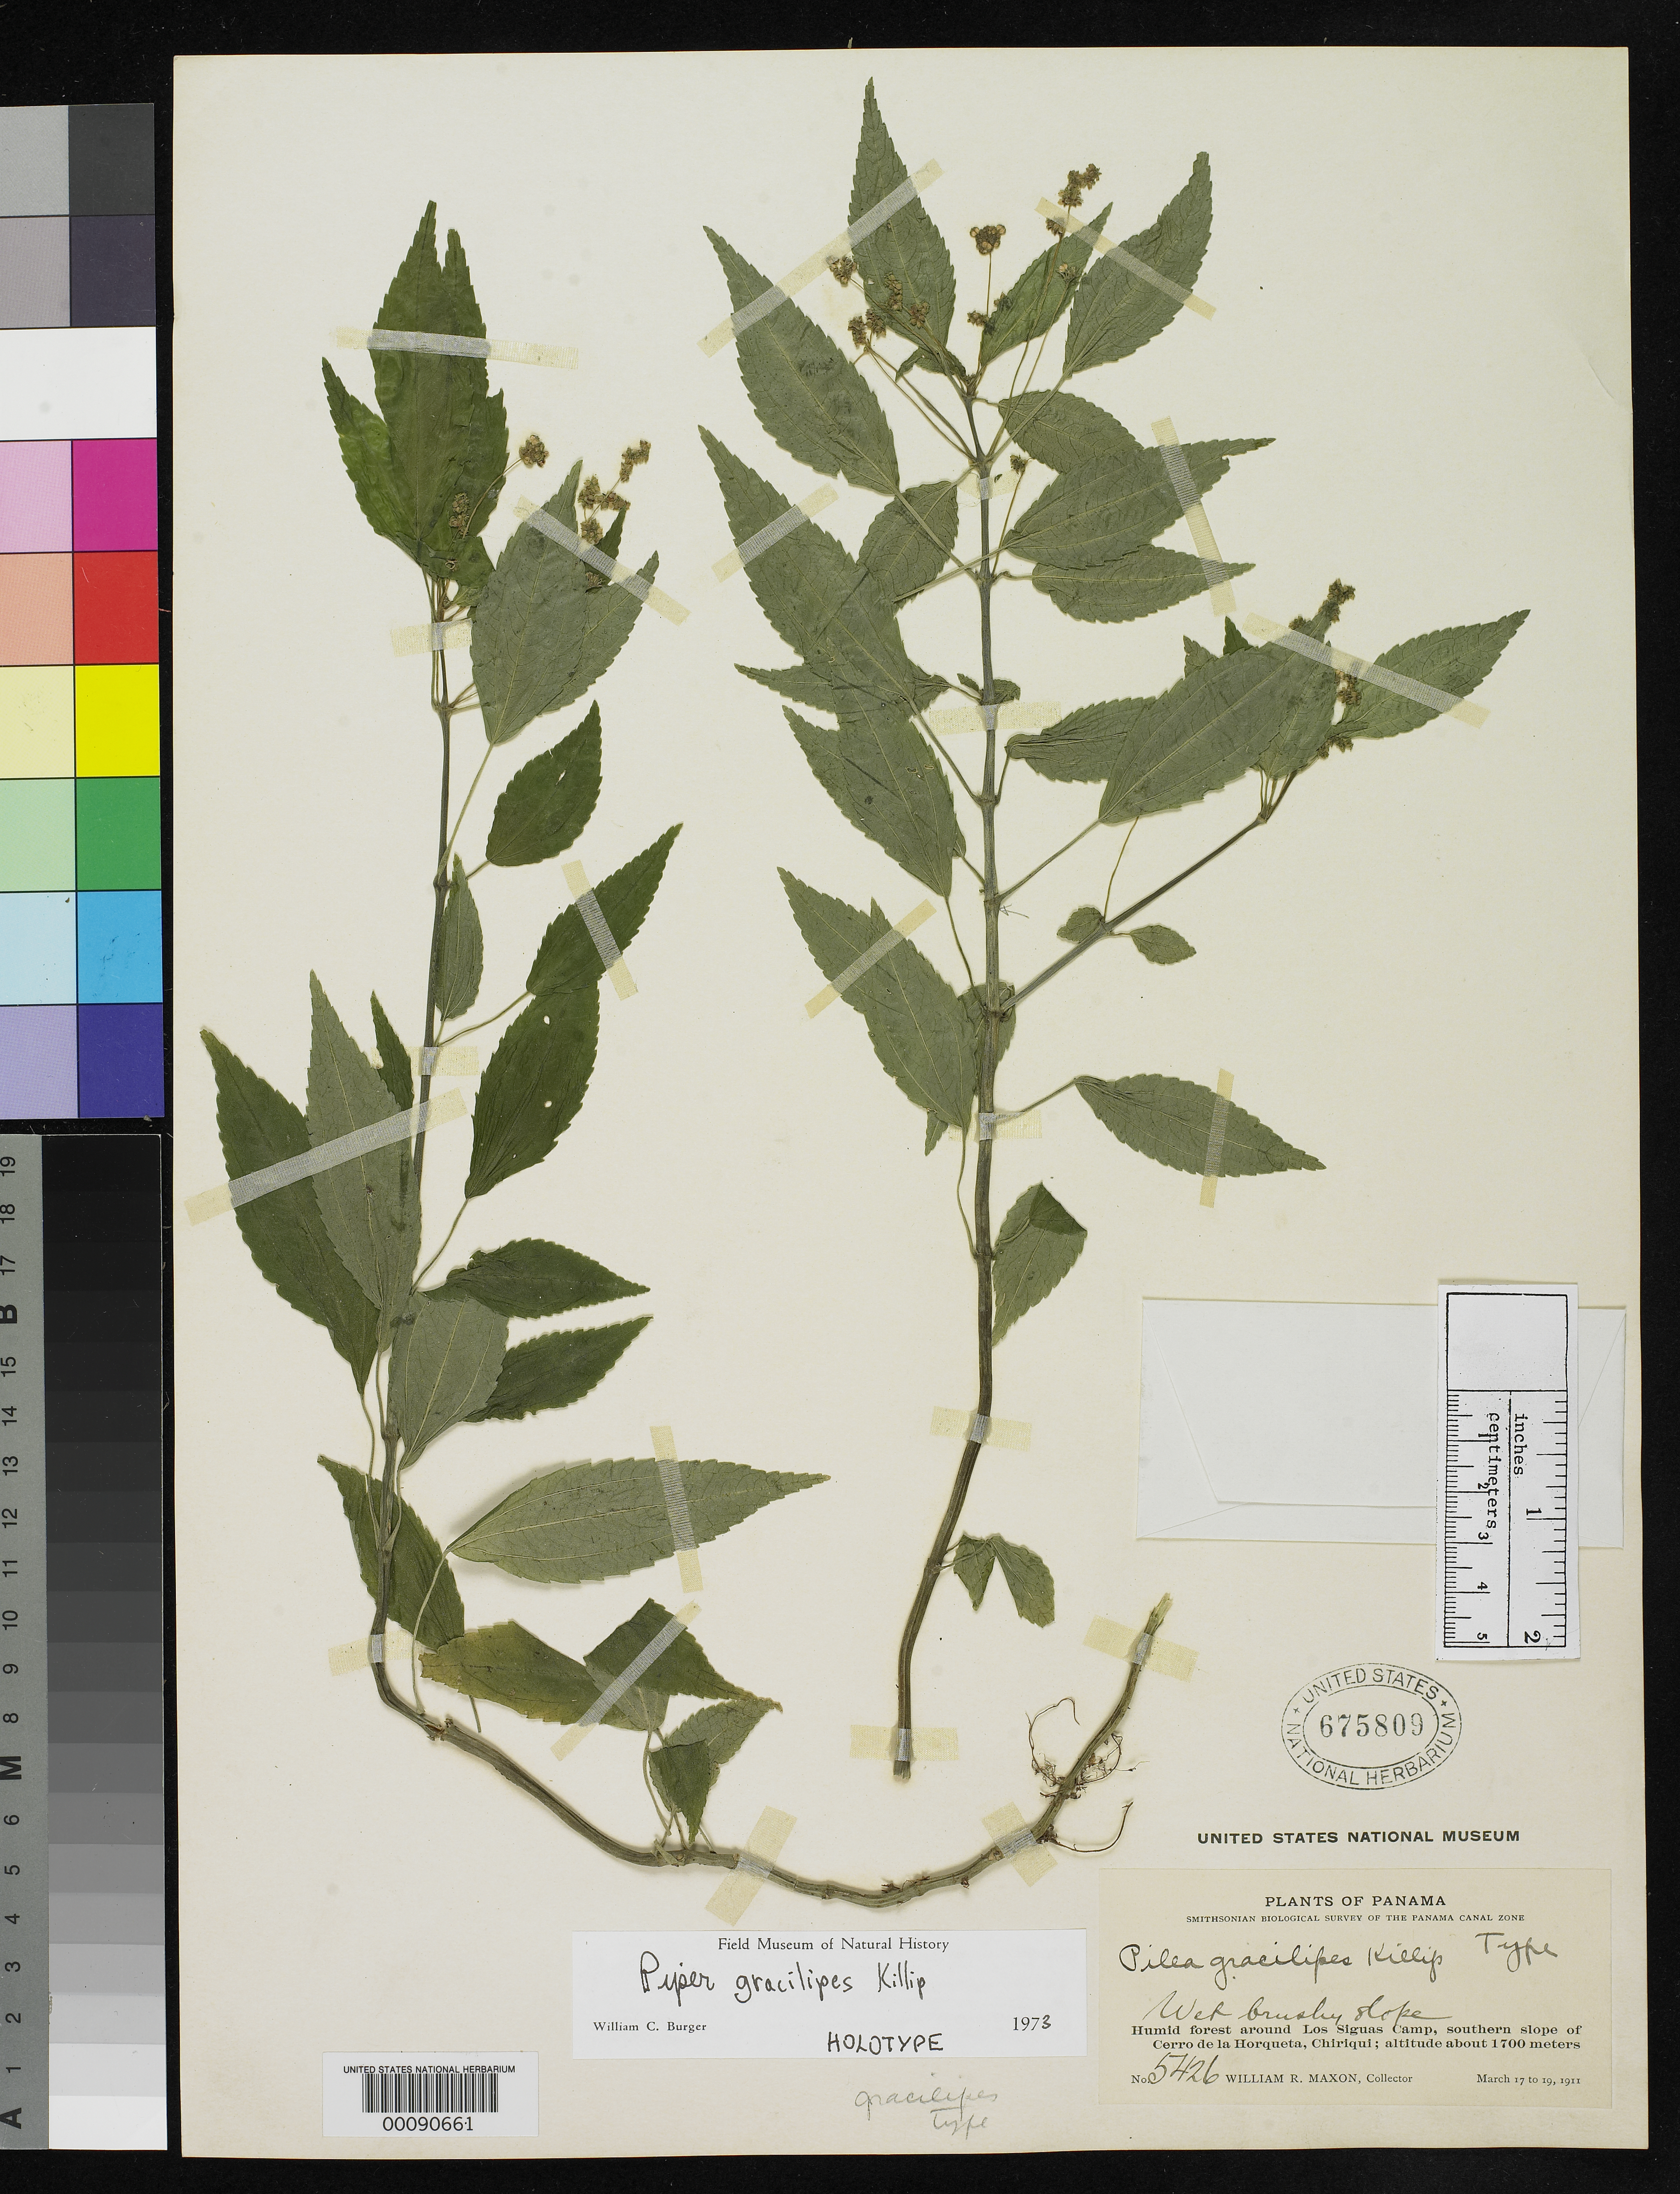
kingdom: Plantae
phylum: Tracheophyta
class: Magnoliopsida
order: Rosales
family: Urticaceae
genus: Pilea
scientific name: Pilea gracilipes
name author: Killip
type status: Holotype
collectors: W. R. Maxon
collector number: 5426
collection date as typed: Mar 1911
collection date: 1911-03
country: Panama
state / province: Chiriquí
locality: Los Siguas camp, S slope of Cerro de Horqueta.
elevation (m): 1700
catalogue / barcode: US 675809